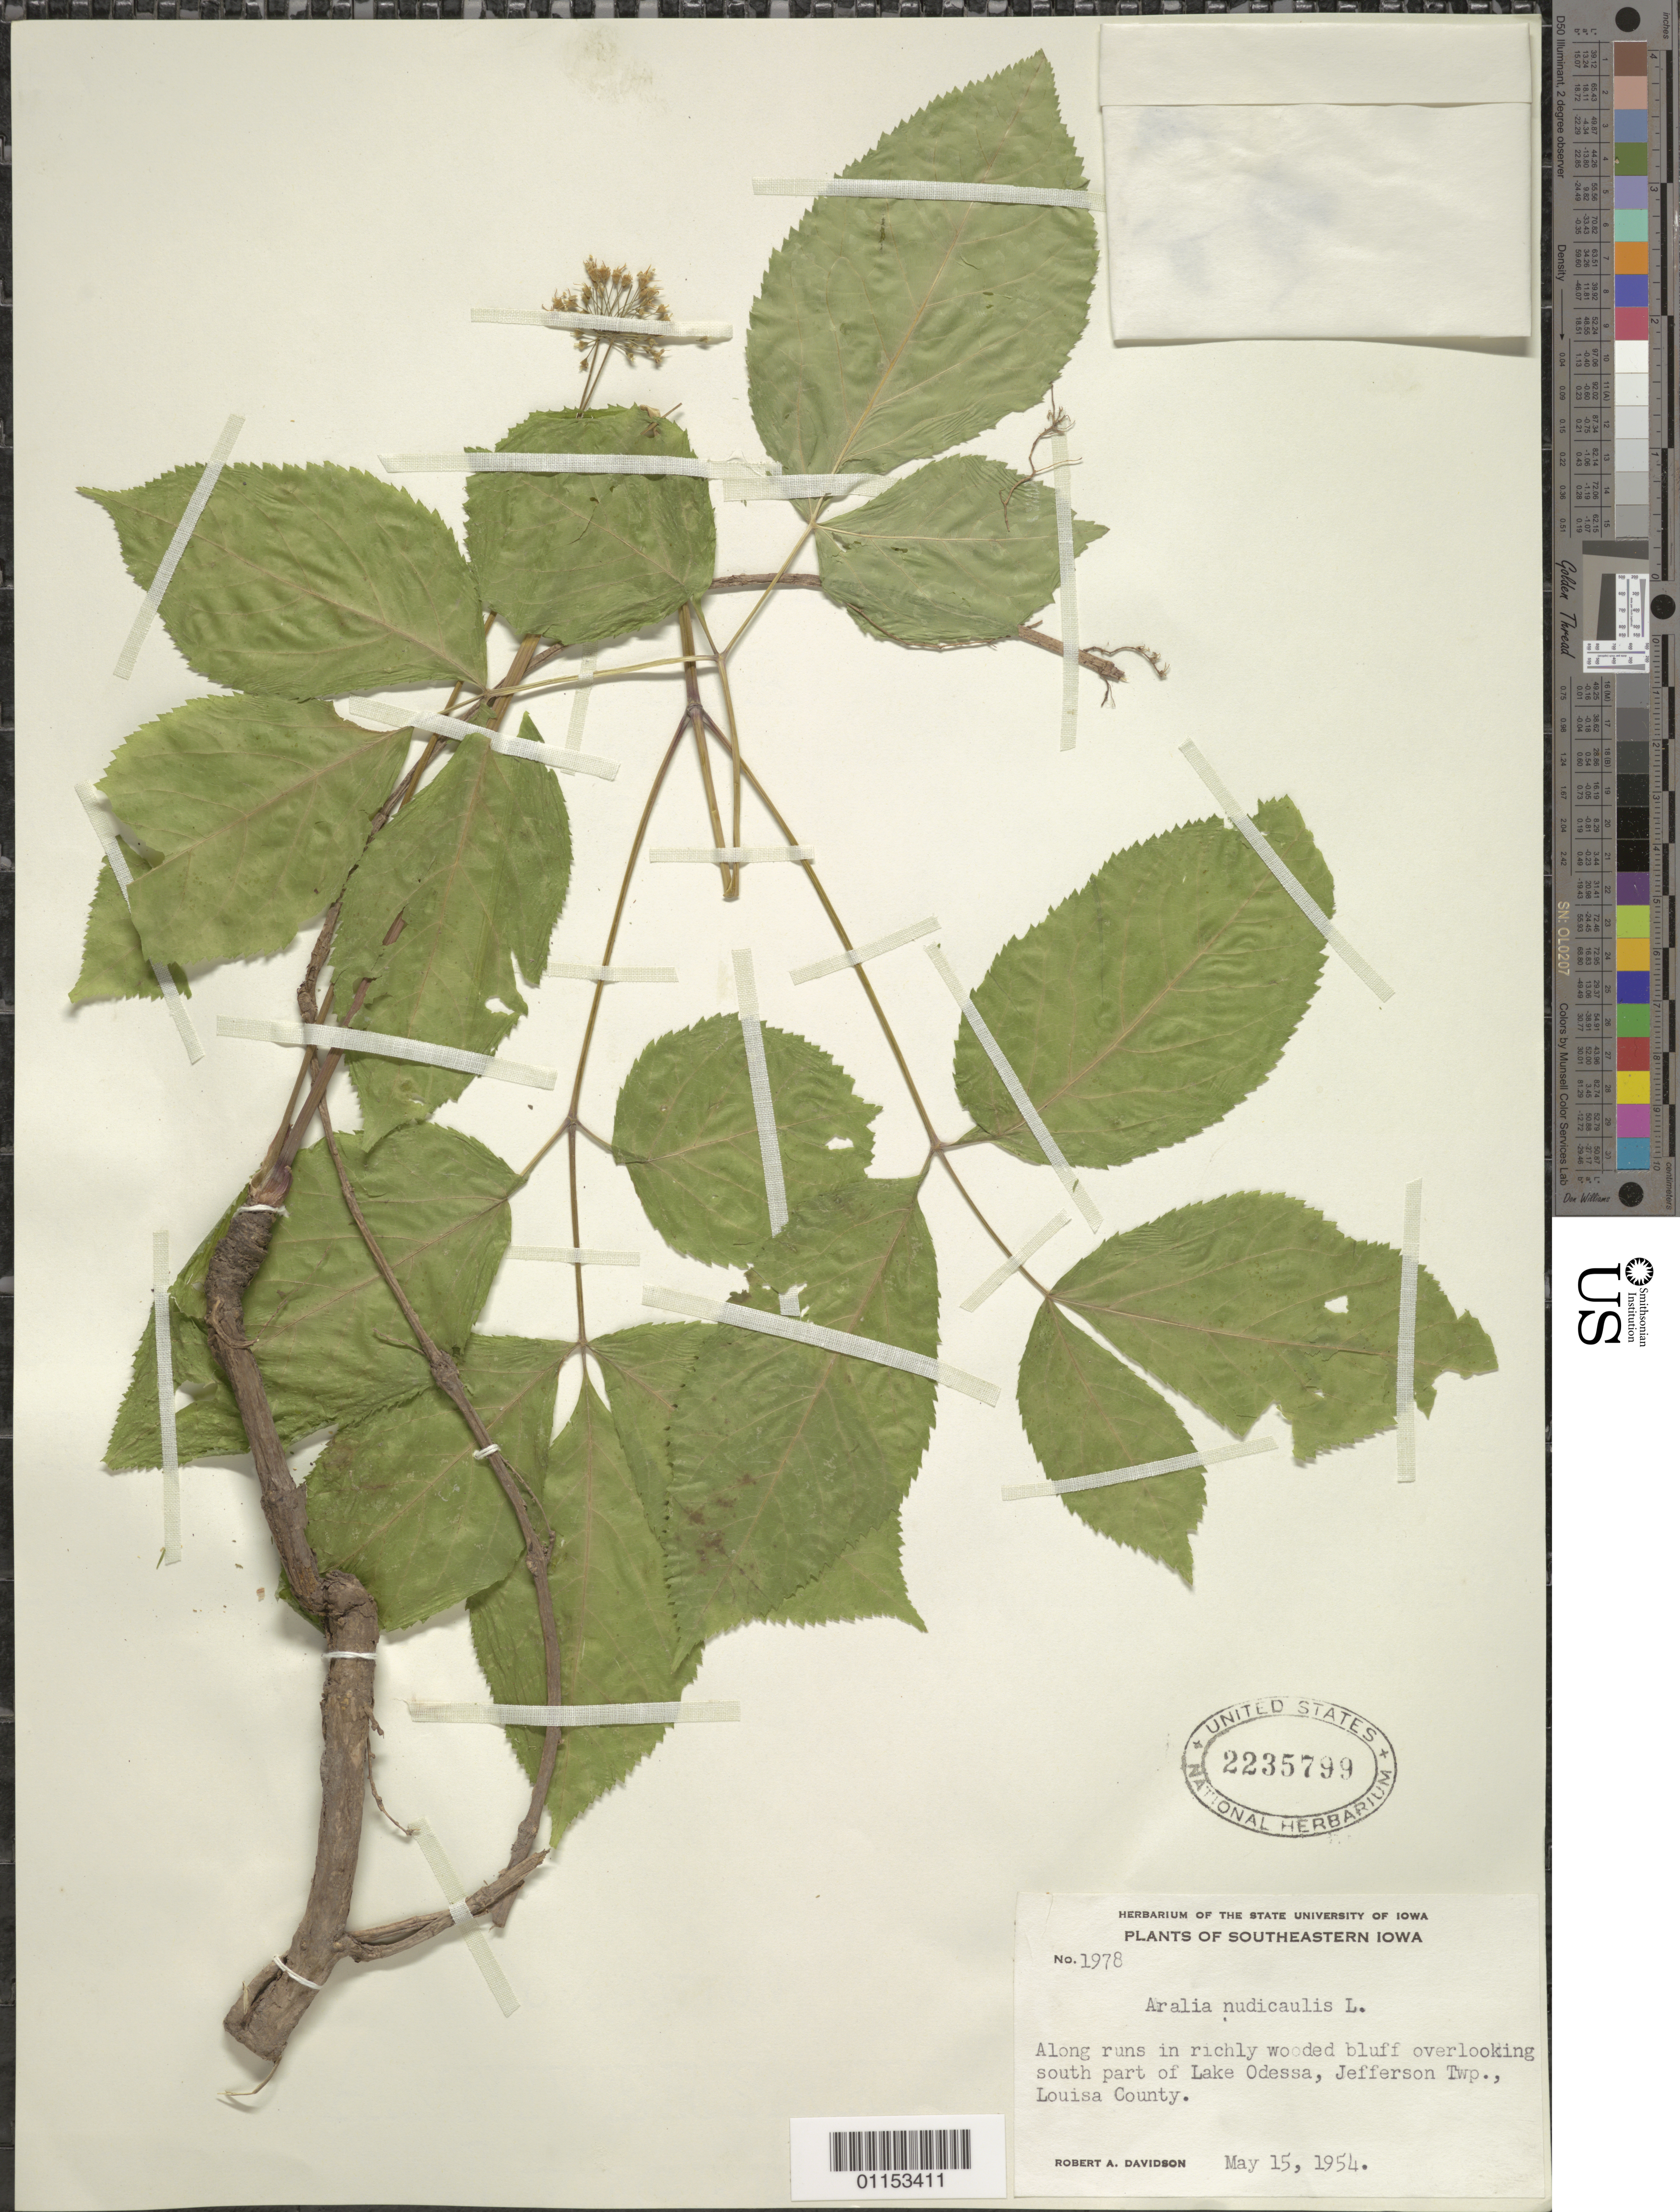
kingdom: Plantae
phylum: Tracheophyta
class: Magnoliopsida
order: Apiales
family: Araliaceae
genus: Aralia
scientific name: Aralia nudicaulis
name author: L.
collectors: R. A. Davidson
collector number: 1978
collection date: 1954-05-15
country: United States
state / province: Iowa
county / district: Louisa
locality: S part of Lake Odessa, Jefferson Twp.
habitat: Along runs in richly wooded bluff overlooking.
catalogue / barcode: US 2235799